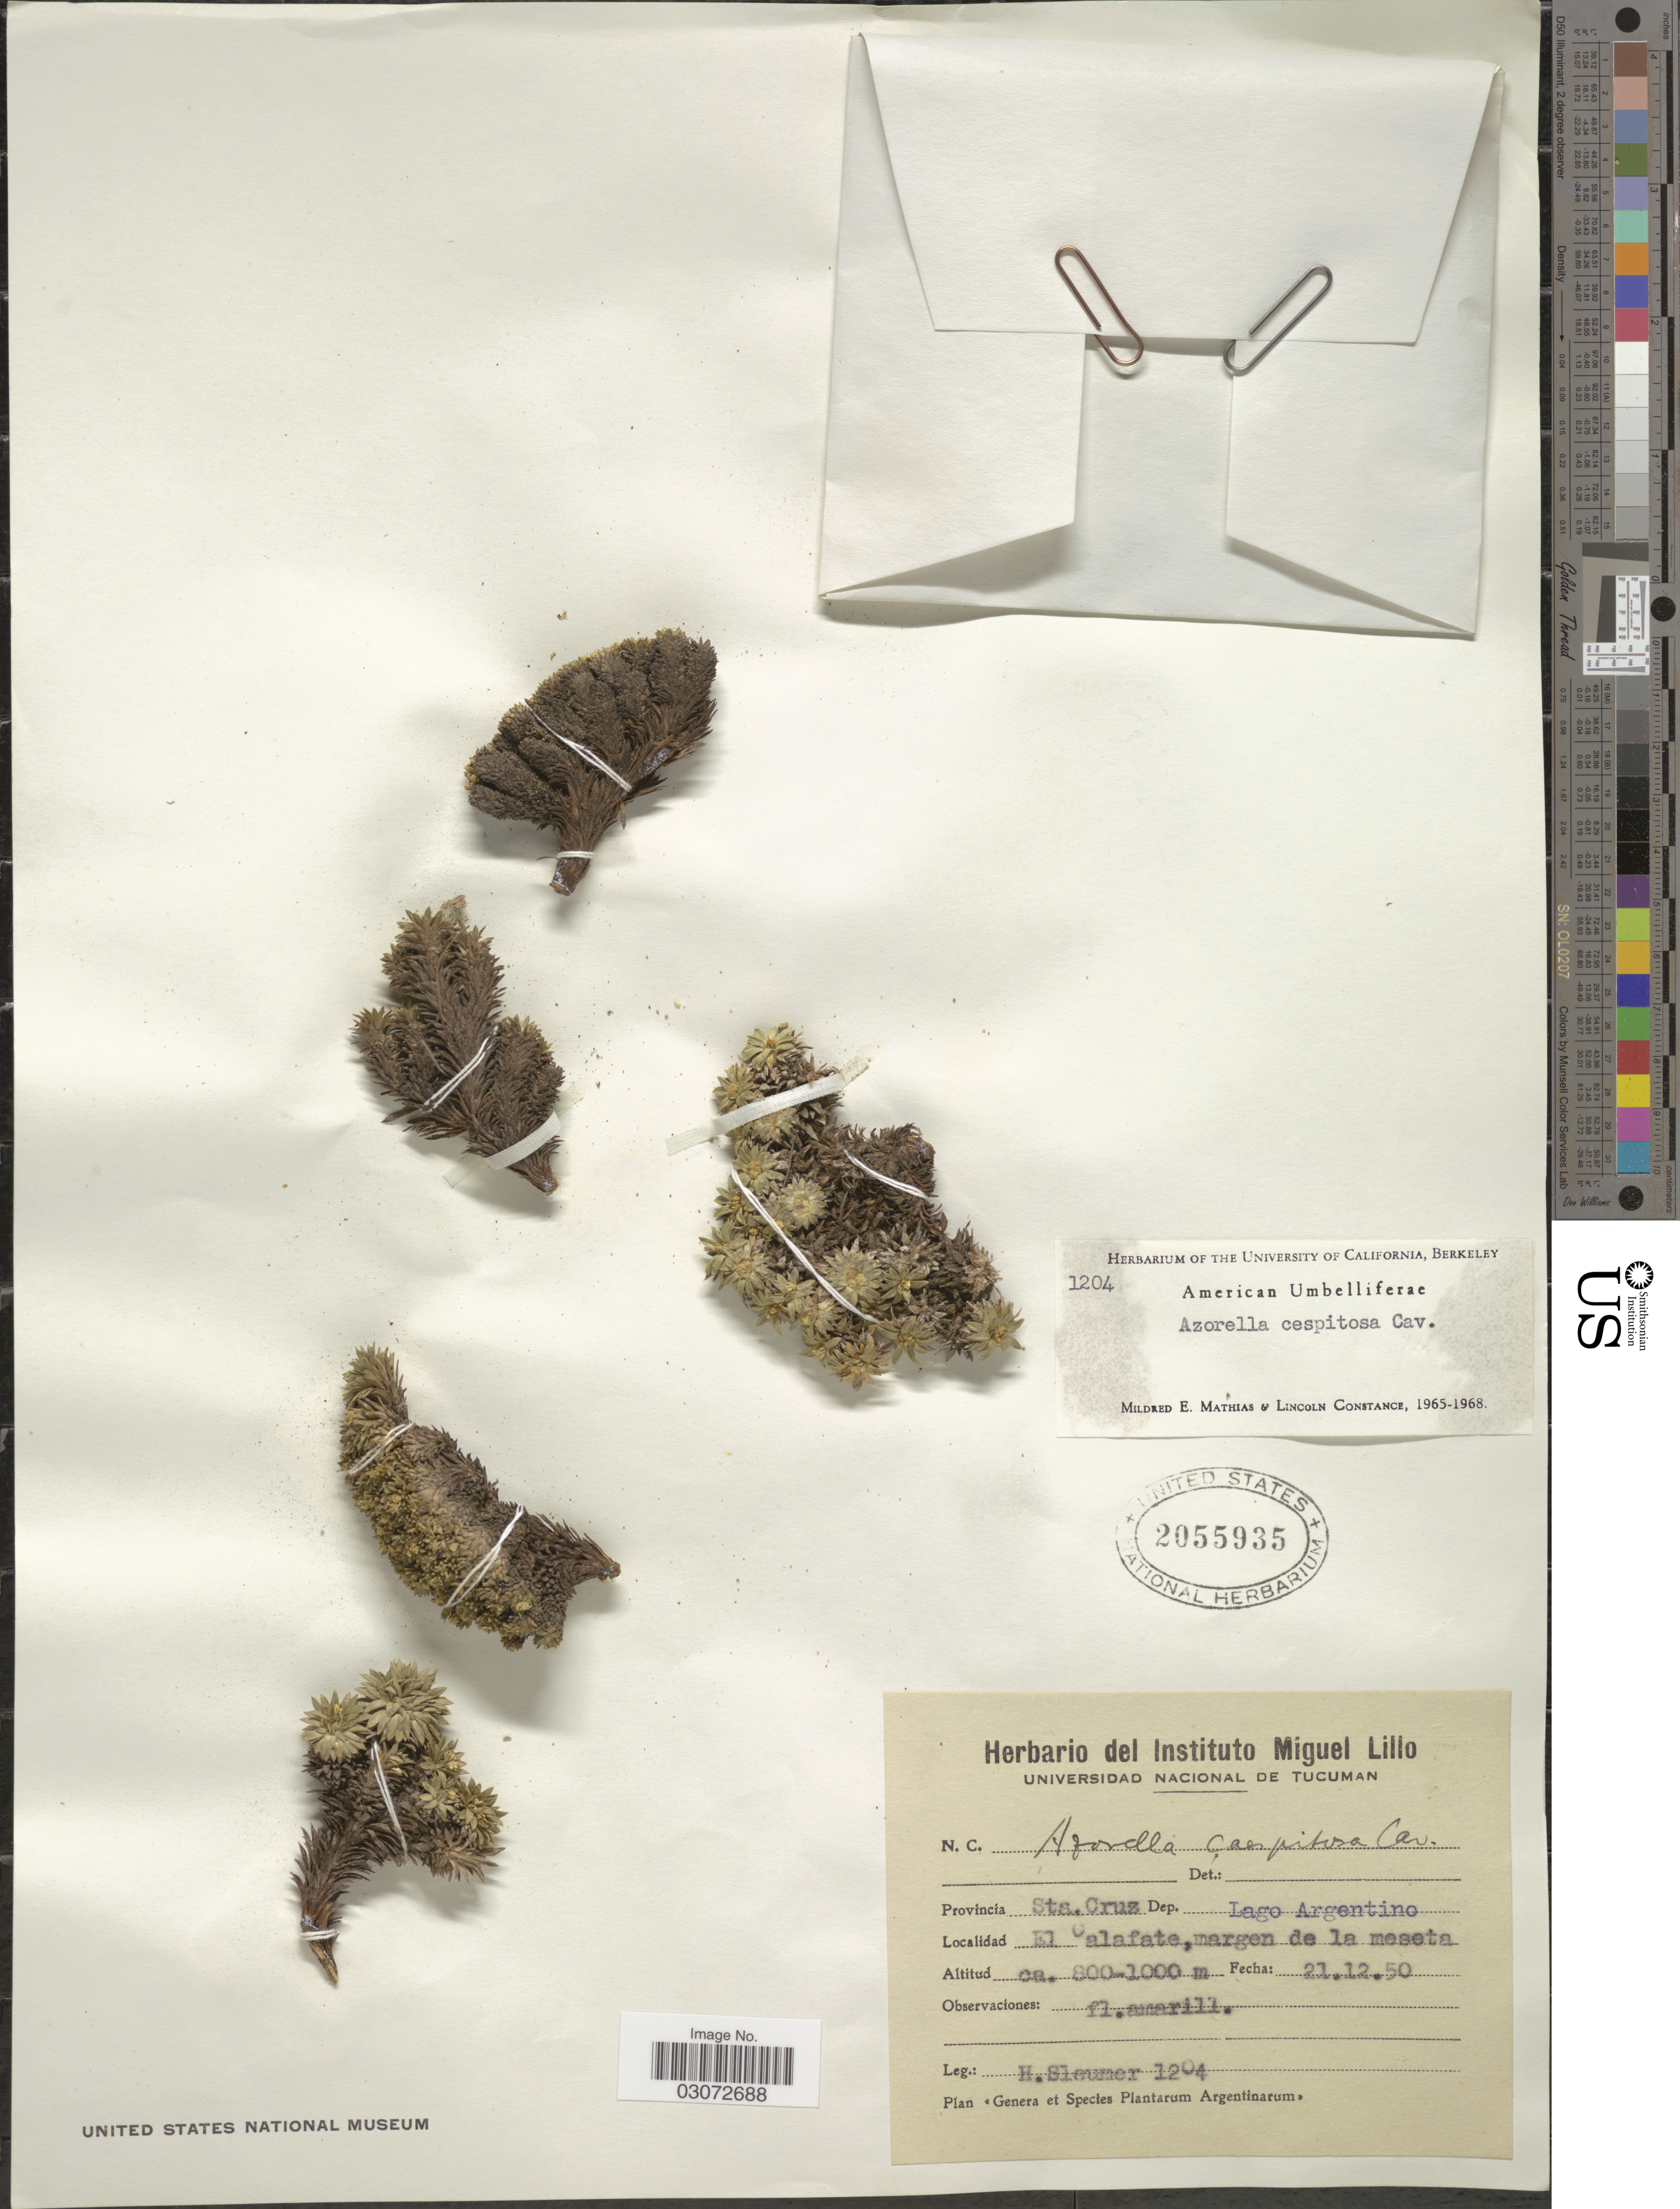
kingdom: Plantae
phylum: Tracheophyta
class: Magnoliopsida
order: Apiales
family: Apiaceae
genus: Azorella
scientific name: Azorella caespitosa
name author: Cav.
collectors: H. O. Sleumer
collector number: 1204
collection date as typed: Transcribed d/m/y: 21/12/50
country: Argentina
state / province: Santa Cruz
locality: Dep. Lago Argentino. El Calafate, margen de la meseta.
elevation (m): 800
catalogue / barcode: US 2055935